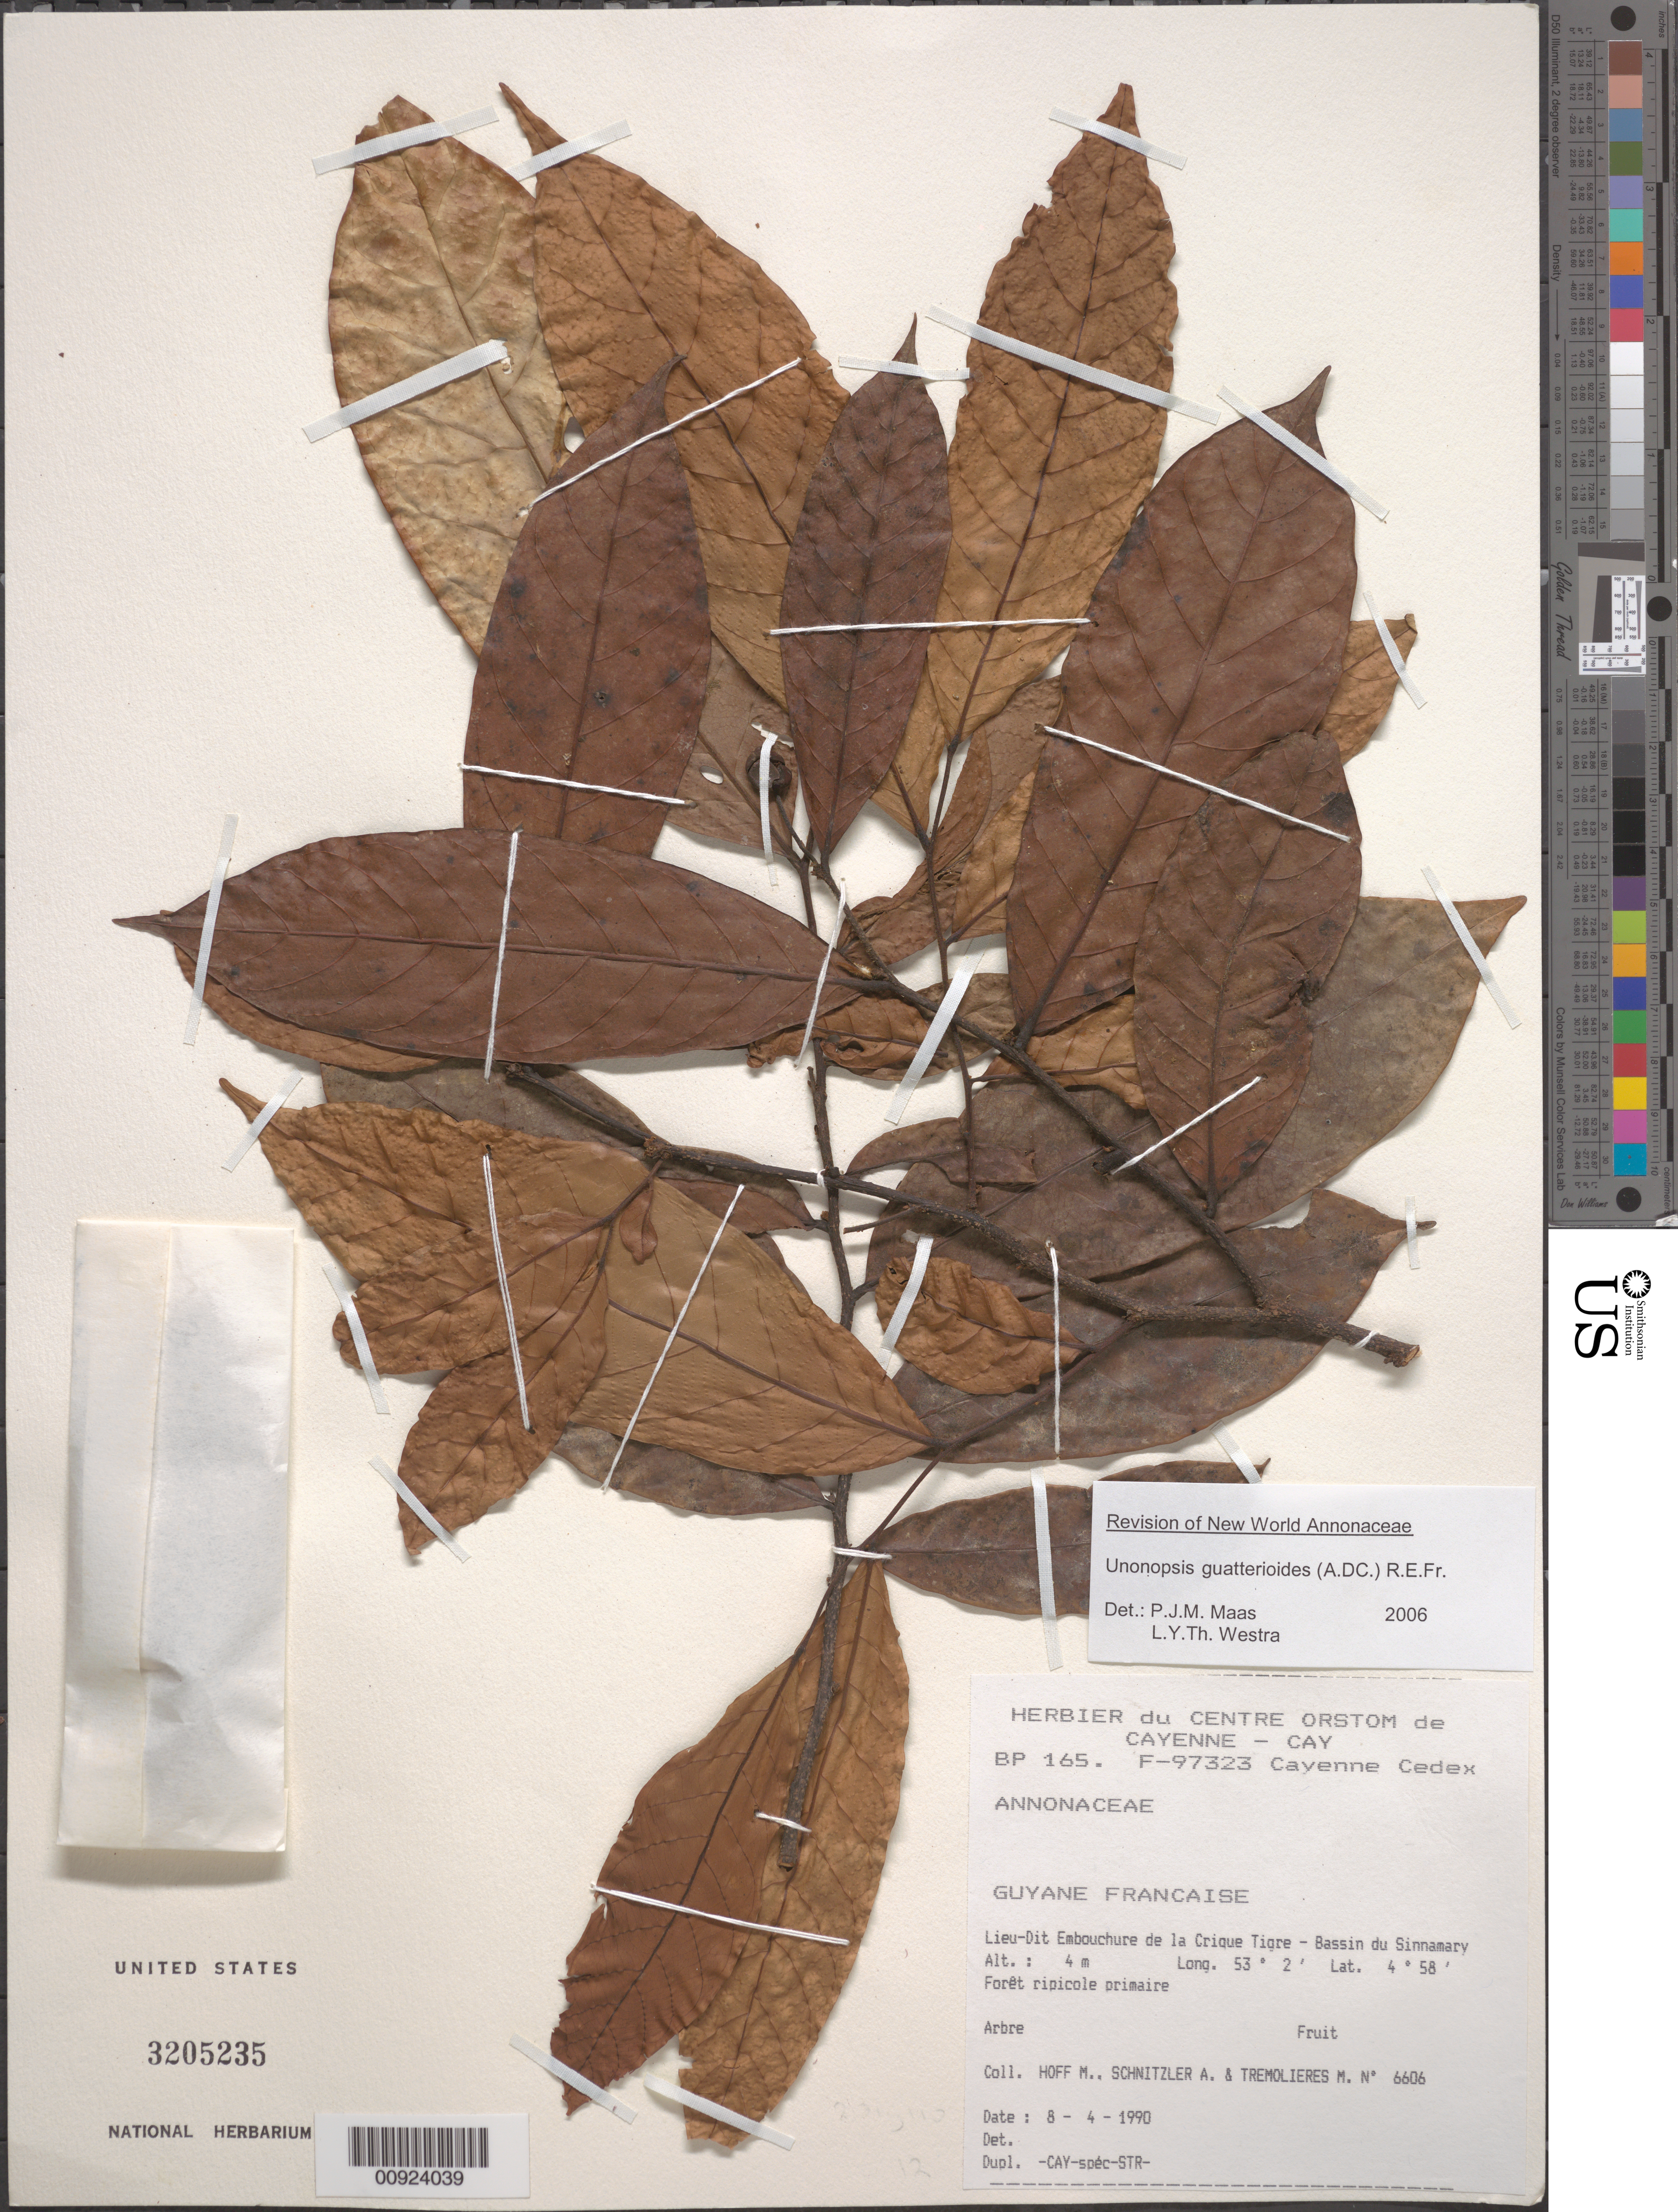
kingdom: Plantae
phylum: Tracheophyta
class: Magnoliopsida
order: Magnoliales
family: Annonaceae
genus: Unonopsis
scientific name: Unonopsis guatterioides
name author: (A. DC.) R.E. Fr.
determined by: Maas, P. J.; Westra, L. Y.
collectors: M. Hoff, A. Schnitzler & M. Tremolieres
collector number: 6606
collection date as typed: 8-Apr-90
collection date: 1990-04-08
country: French Guiana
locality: Crique Tigre, Lieu-Dit Embouchure; Bassin du Sinnamary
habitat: Primary riparian forest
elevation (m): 4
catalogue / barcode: US 3205235